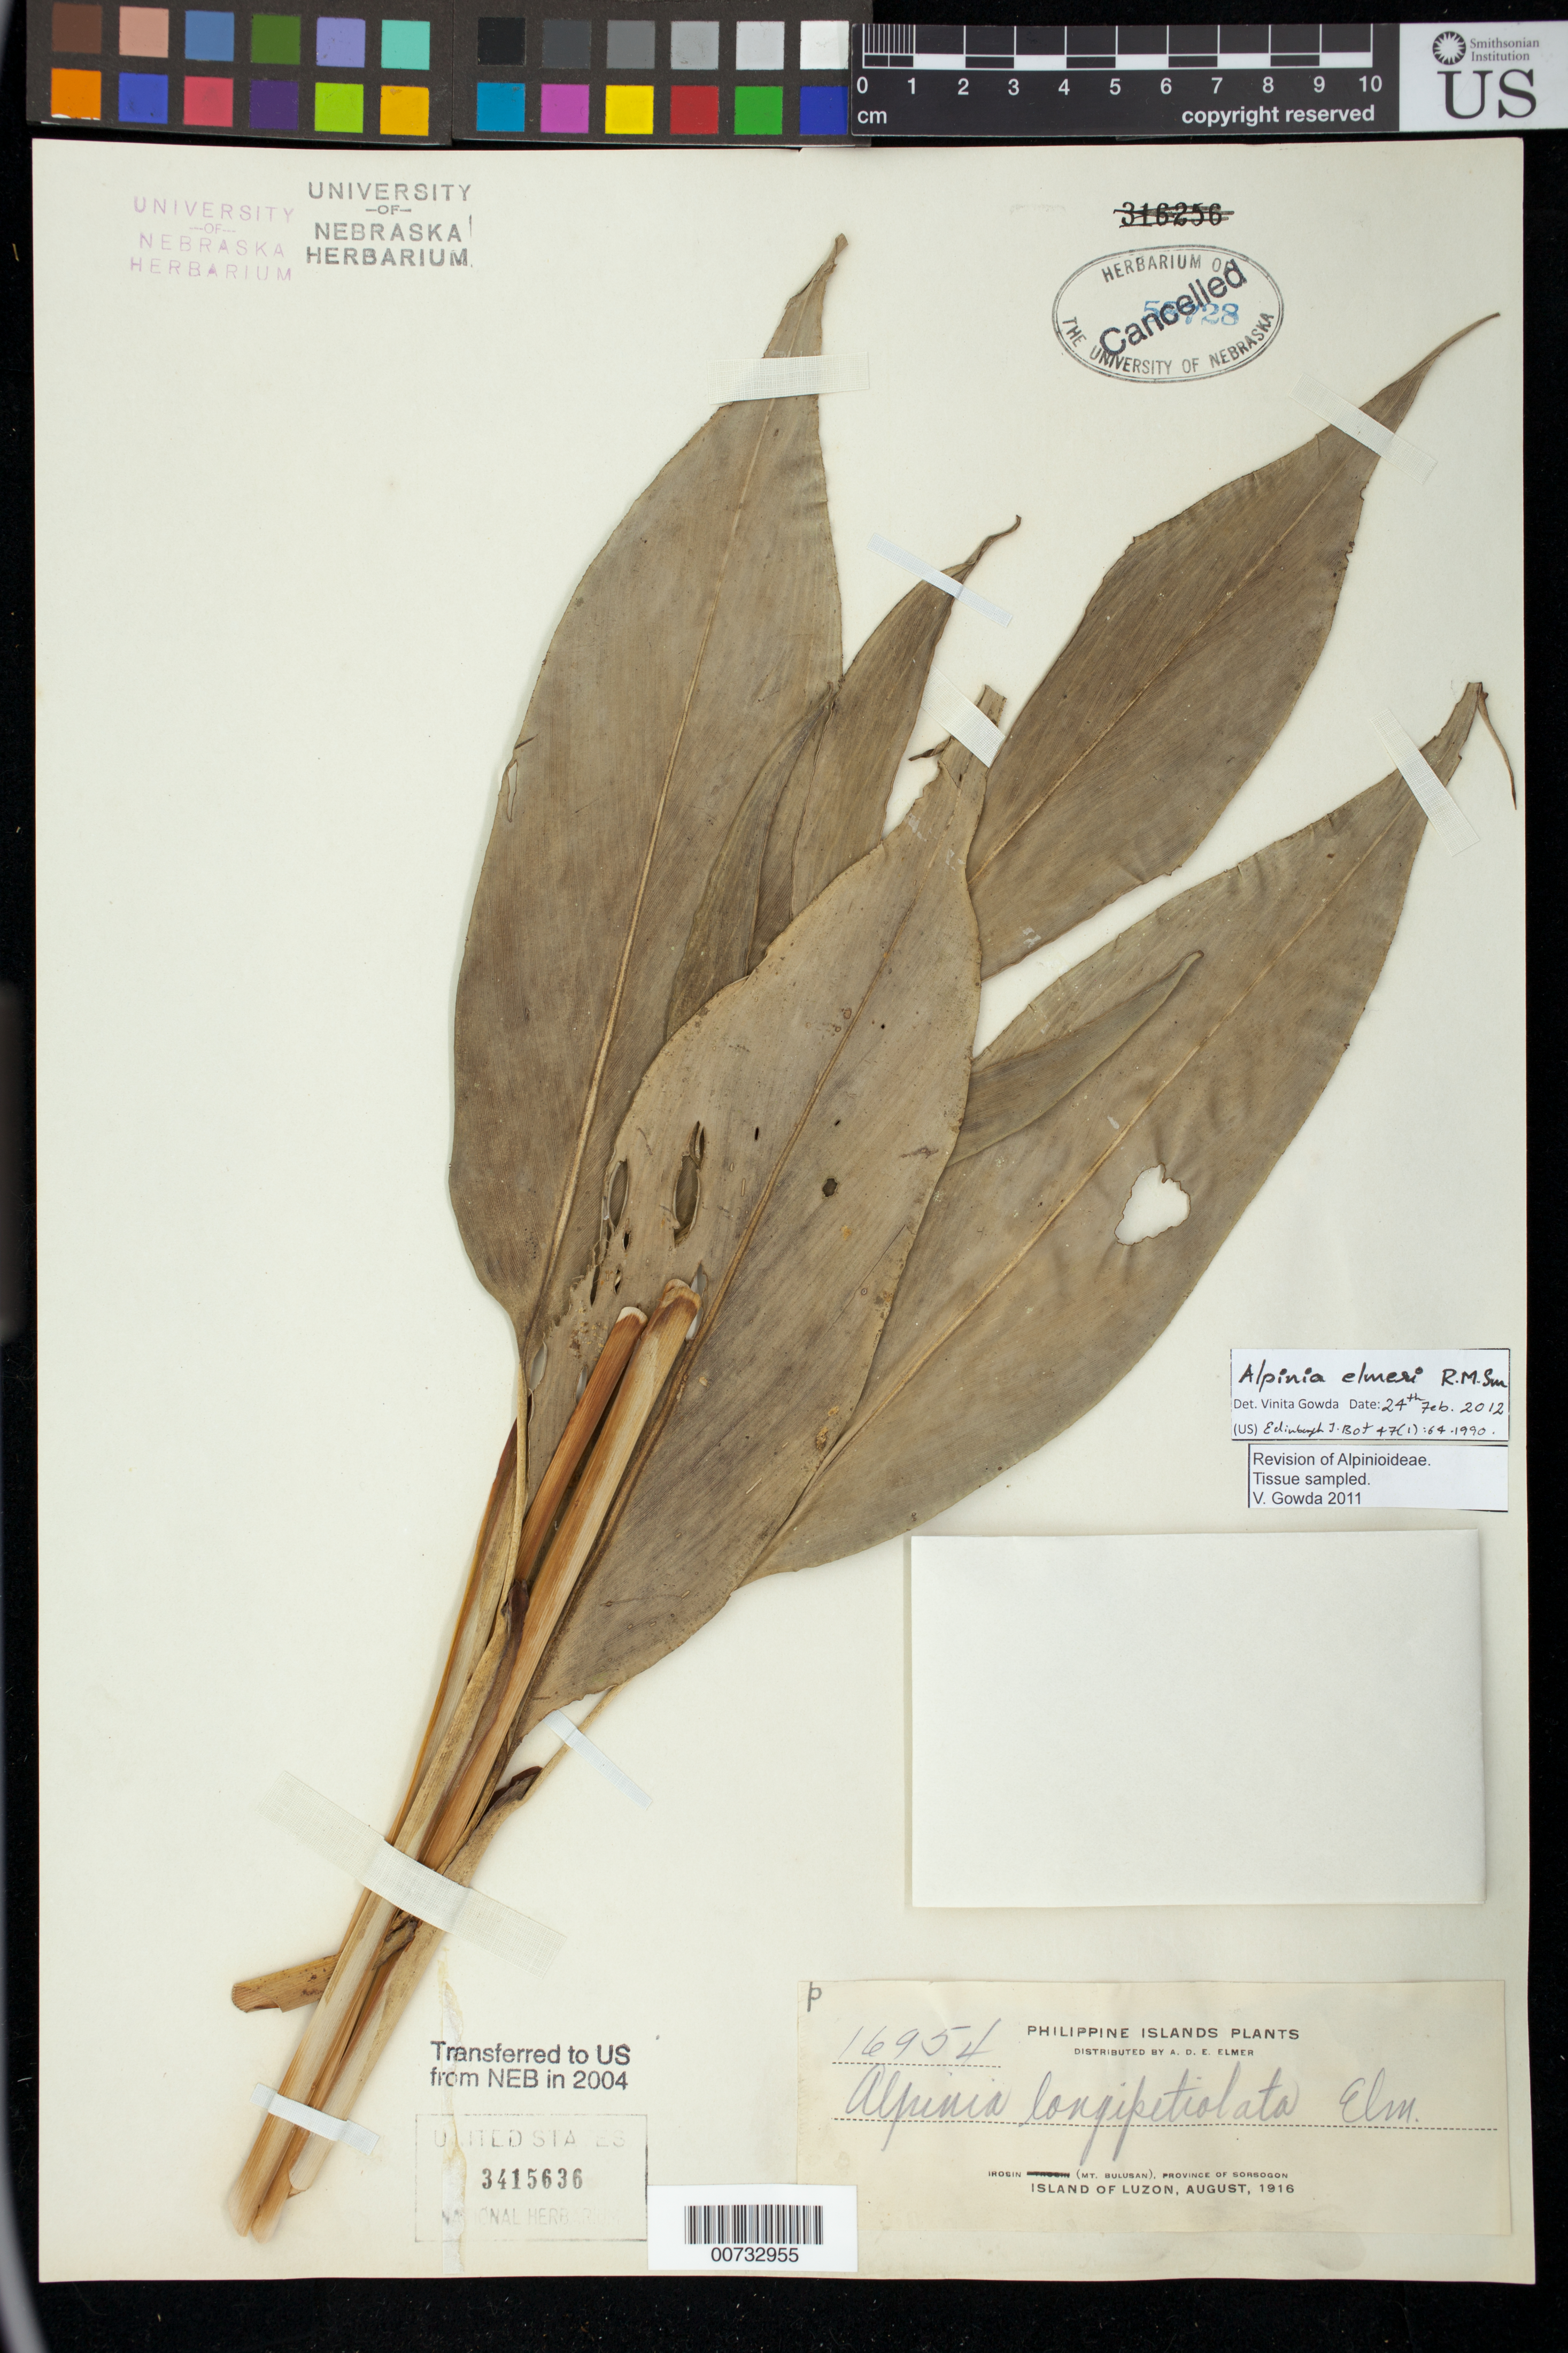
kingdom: Plantae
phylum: Tracheophyta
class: Liliopsida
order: Zingiberales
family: Zingiberaceae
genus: Alpinia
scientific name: Alpinia longipetiolata Elmer, nom. illeg.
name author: Elmer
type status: Isosyntype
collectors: A. D. E. Elmer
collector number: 16954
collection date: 1916-08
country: Philippines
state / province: Bicol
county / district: Sorsogon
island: Luzon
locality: Irosin (Mt Bulusan), Province of Sorsogon, Island of Luzon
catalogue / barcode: US 3415636